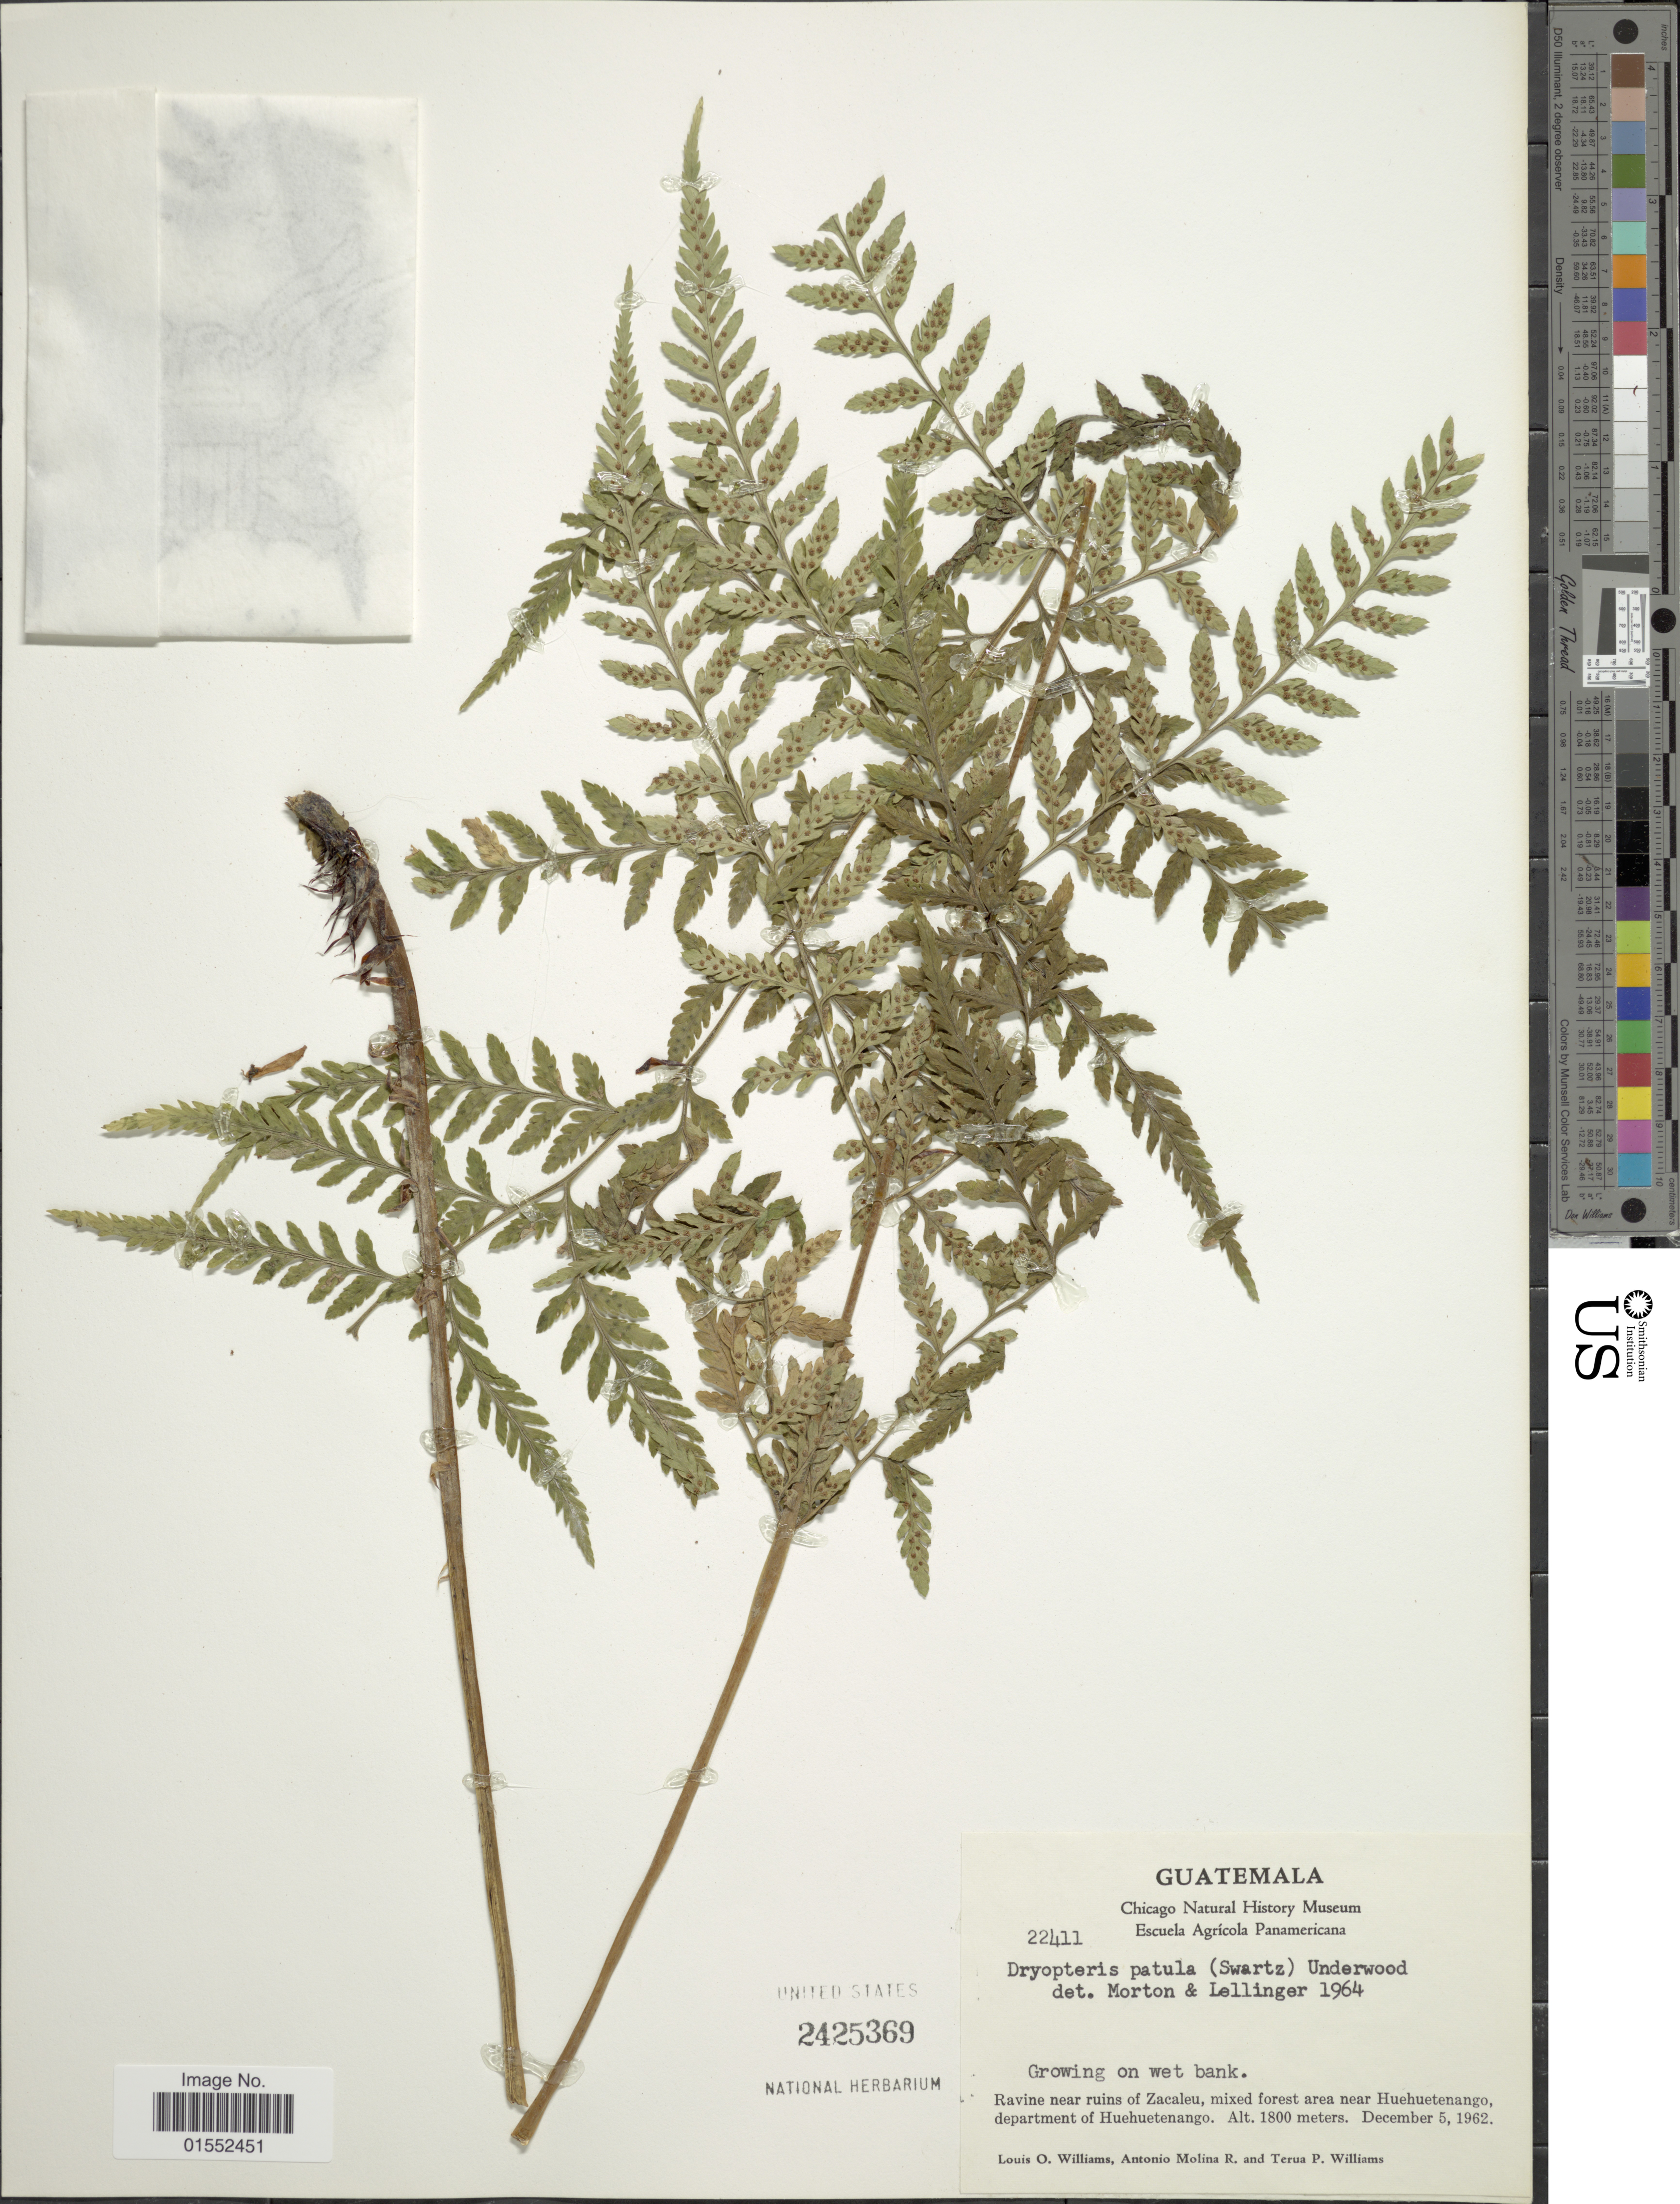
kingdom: Plantae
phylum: Tracheophyta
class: Polypodiopsida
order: Polypodiales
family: Dryopteridaceae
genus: Dryopteris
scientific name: Dryopteris patula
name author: (Sw.) Underw.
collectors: L. O. Williams, A. R. Molina & T. P. Williams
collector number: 22411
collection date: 1962-12-05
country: Guatemala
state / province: Huehuetenango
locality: Ravine near ruins of Zacaleu, mixed forest area near Huehuetenango, department of Huehuetenango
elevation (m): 1800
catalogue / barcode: US 2425369